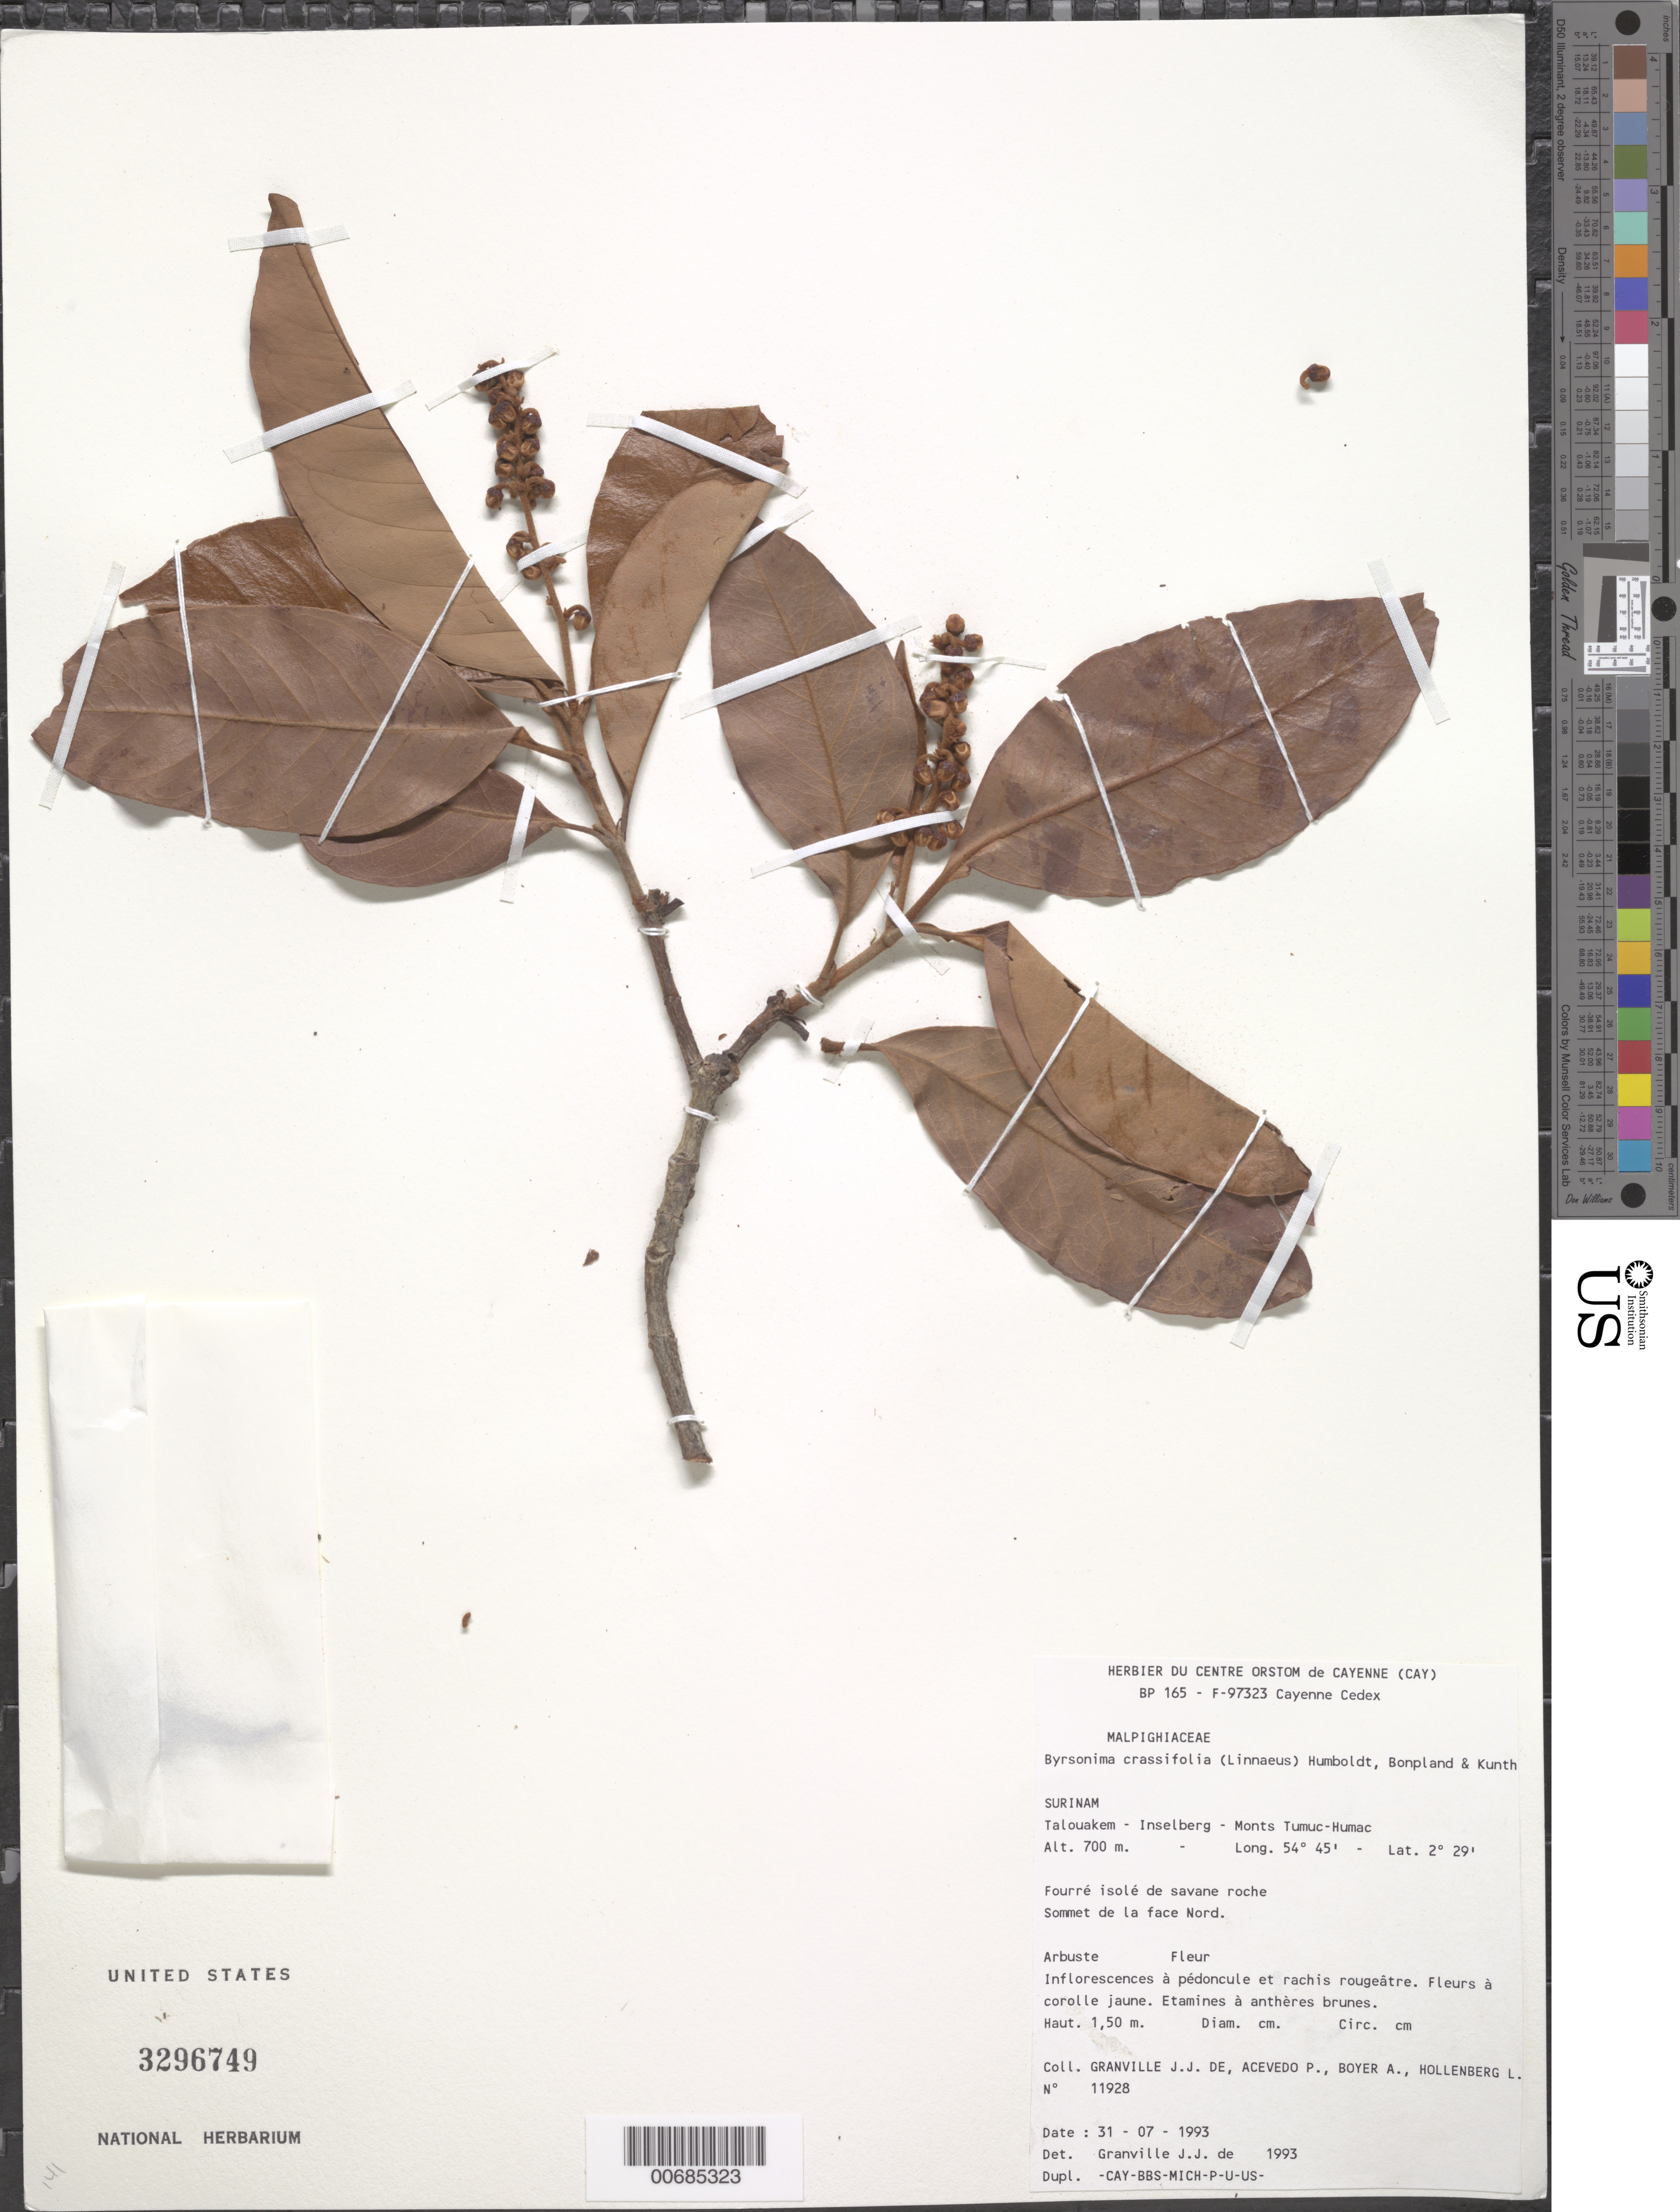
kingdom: Plantae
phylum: Tracheophyta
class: Magnoliopsida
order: Malpighiales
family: Malpighiaceae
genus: Byrsonima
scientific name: Byrsonima crassifolia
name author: (L.) Kunth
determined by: Granville, J. J. de, (CAY), Institut de Recherche pour le Developpement (IRD) (FRENCH GUIANA)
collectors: J.-J. de Granville, P. Acevedo-Rodr., A. Boyer & L. Hollenberg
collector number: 11928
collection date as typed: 31-Jul-93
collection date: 1993-07-31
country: Suriname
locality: Talouakem, Inselberg, Monts Tumuc-Humac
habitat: Fourré isolé de savane roche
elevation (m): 700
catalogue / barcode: US 3296749